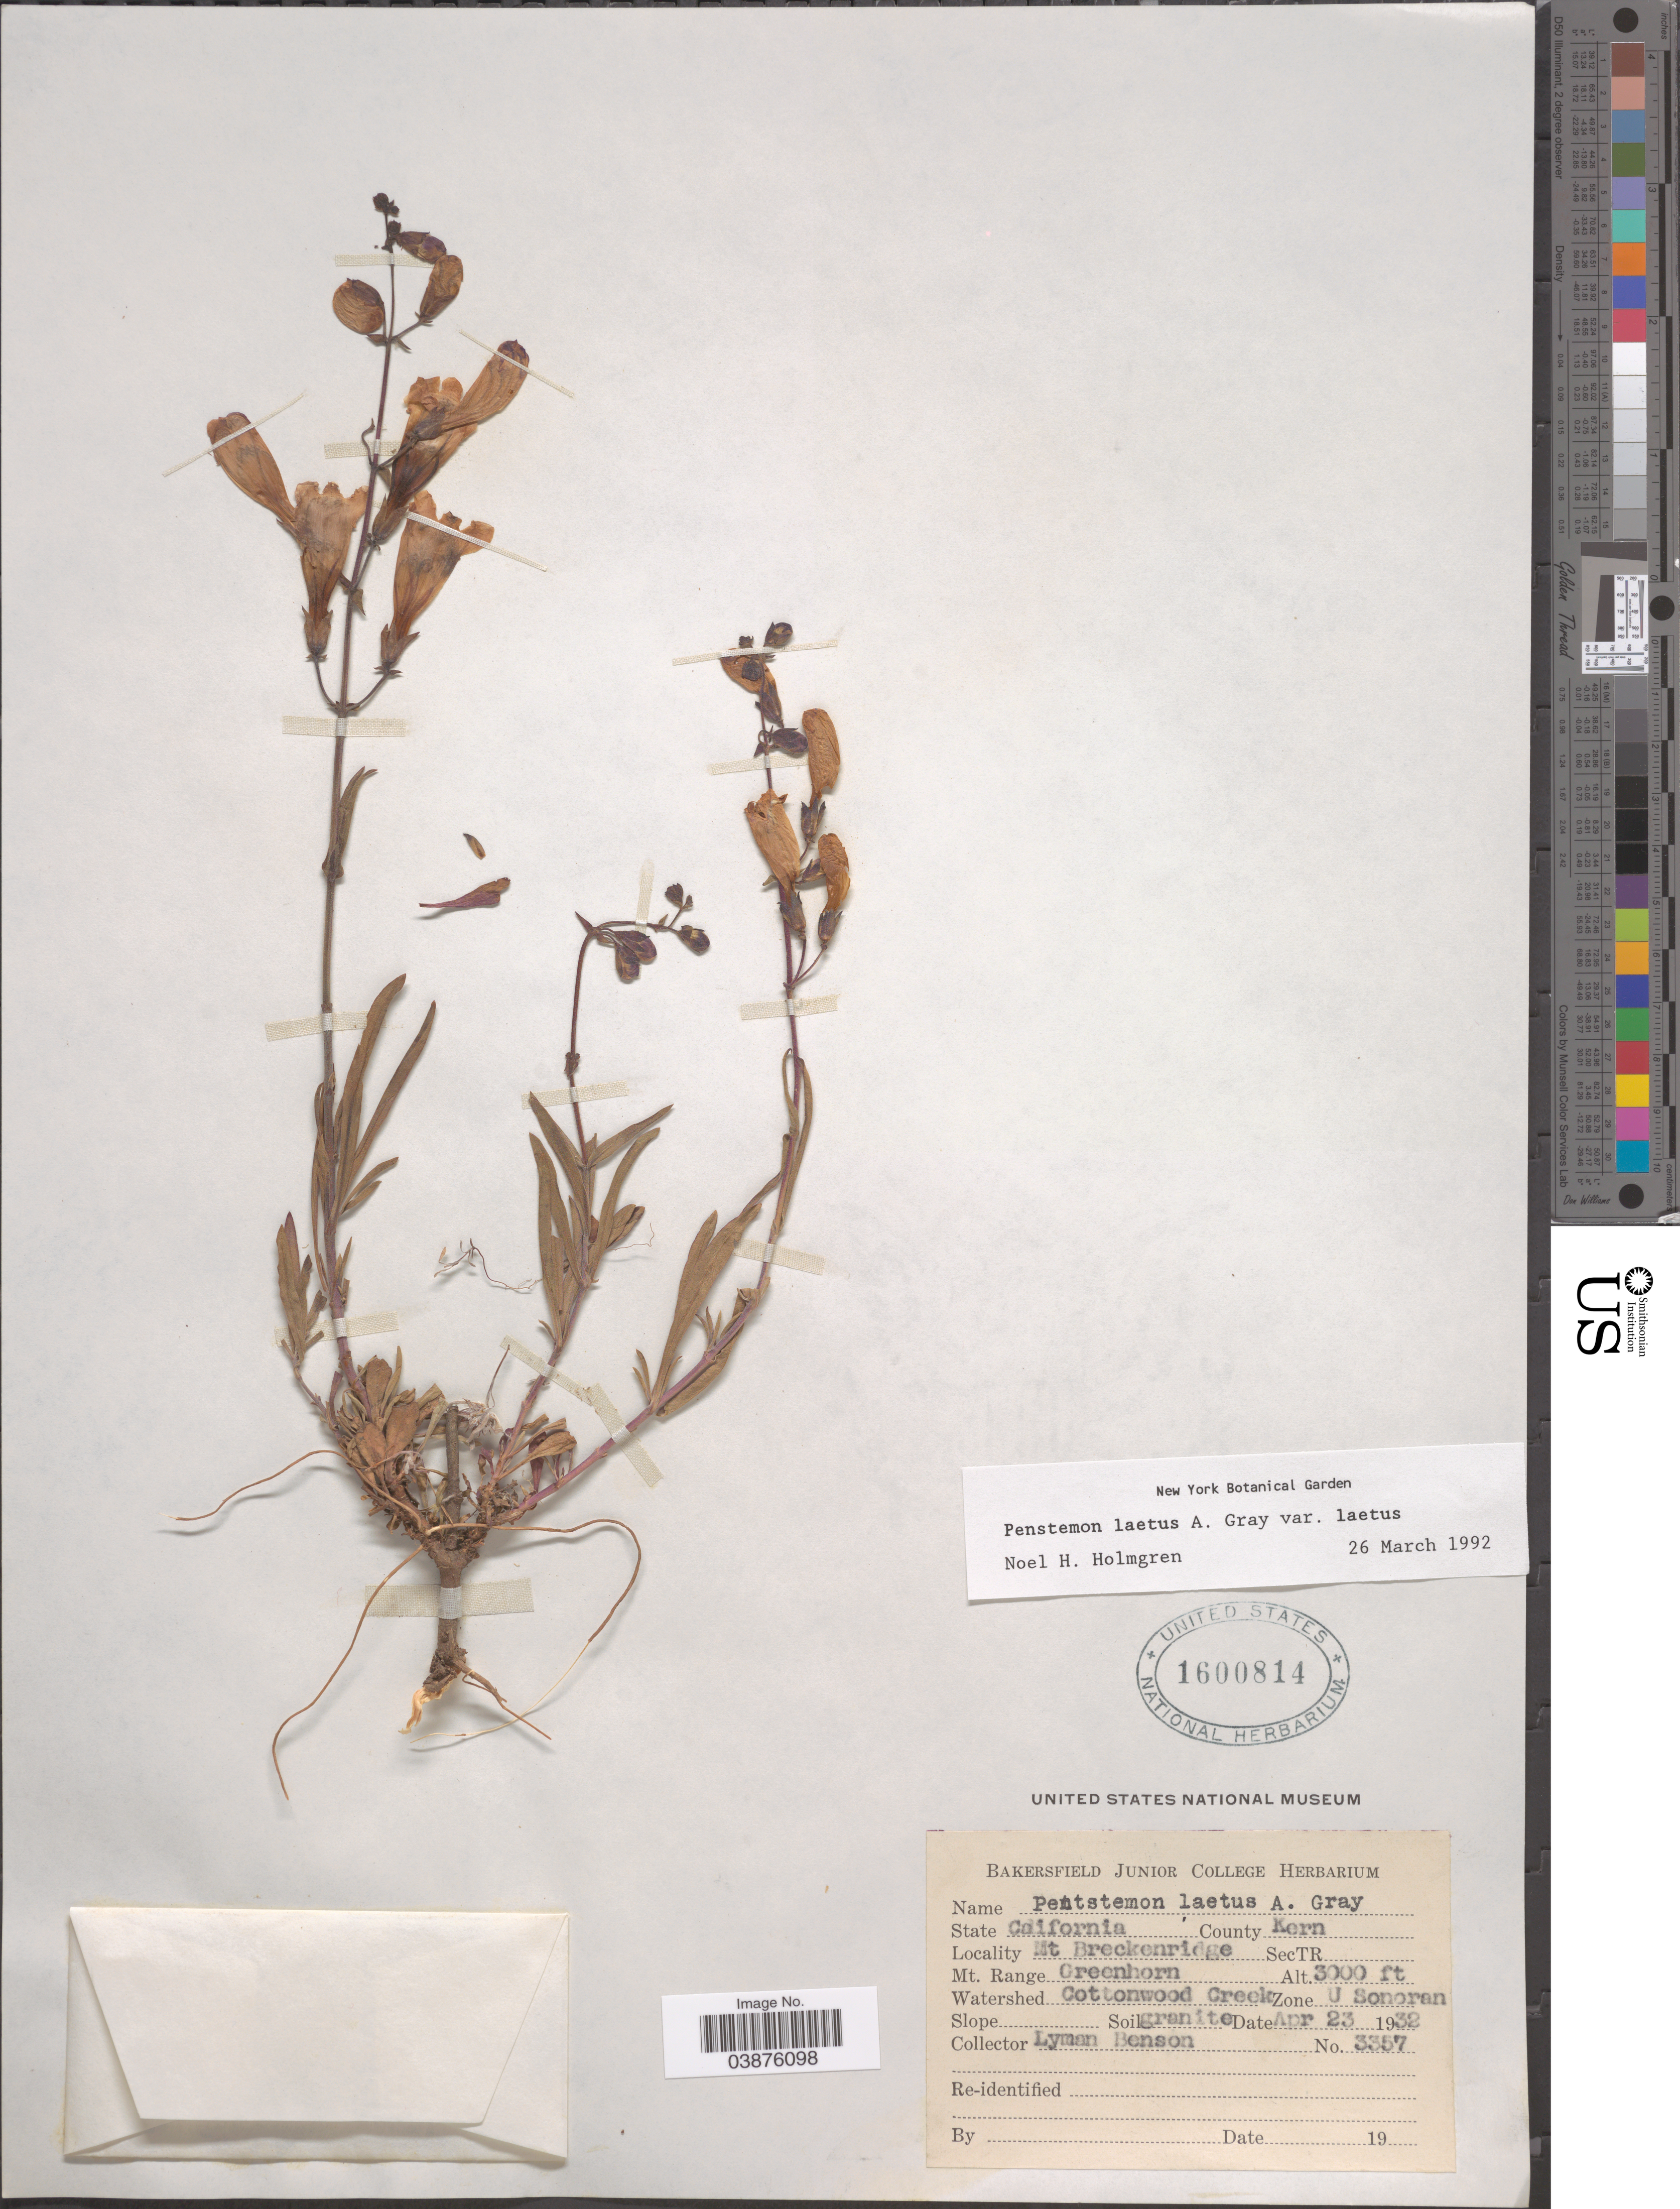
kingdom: Plantae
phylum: Tracheophyta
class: Magnoliopsida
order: Lamiales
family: Plantaginaceae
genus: Penstemon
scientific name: Penstemon laetus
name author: A. Gray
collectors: L. D. Benson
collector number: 3357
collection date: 1932-04-23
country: United States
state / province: California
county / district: Kern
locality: County Kern. Mt Breckenridge SecTR. Mt. Range Greenhorn. Watershed Cottonwood Creek. Zone U Sonoran.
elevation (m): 914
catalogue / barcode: US 1600814